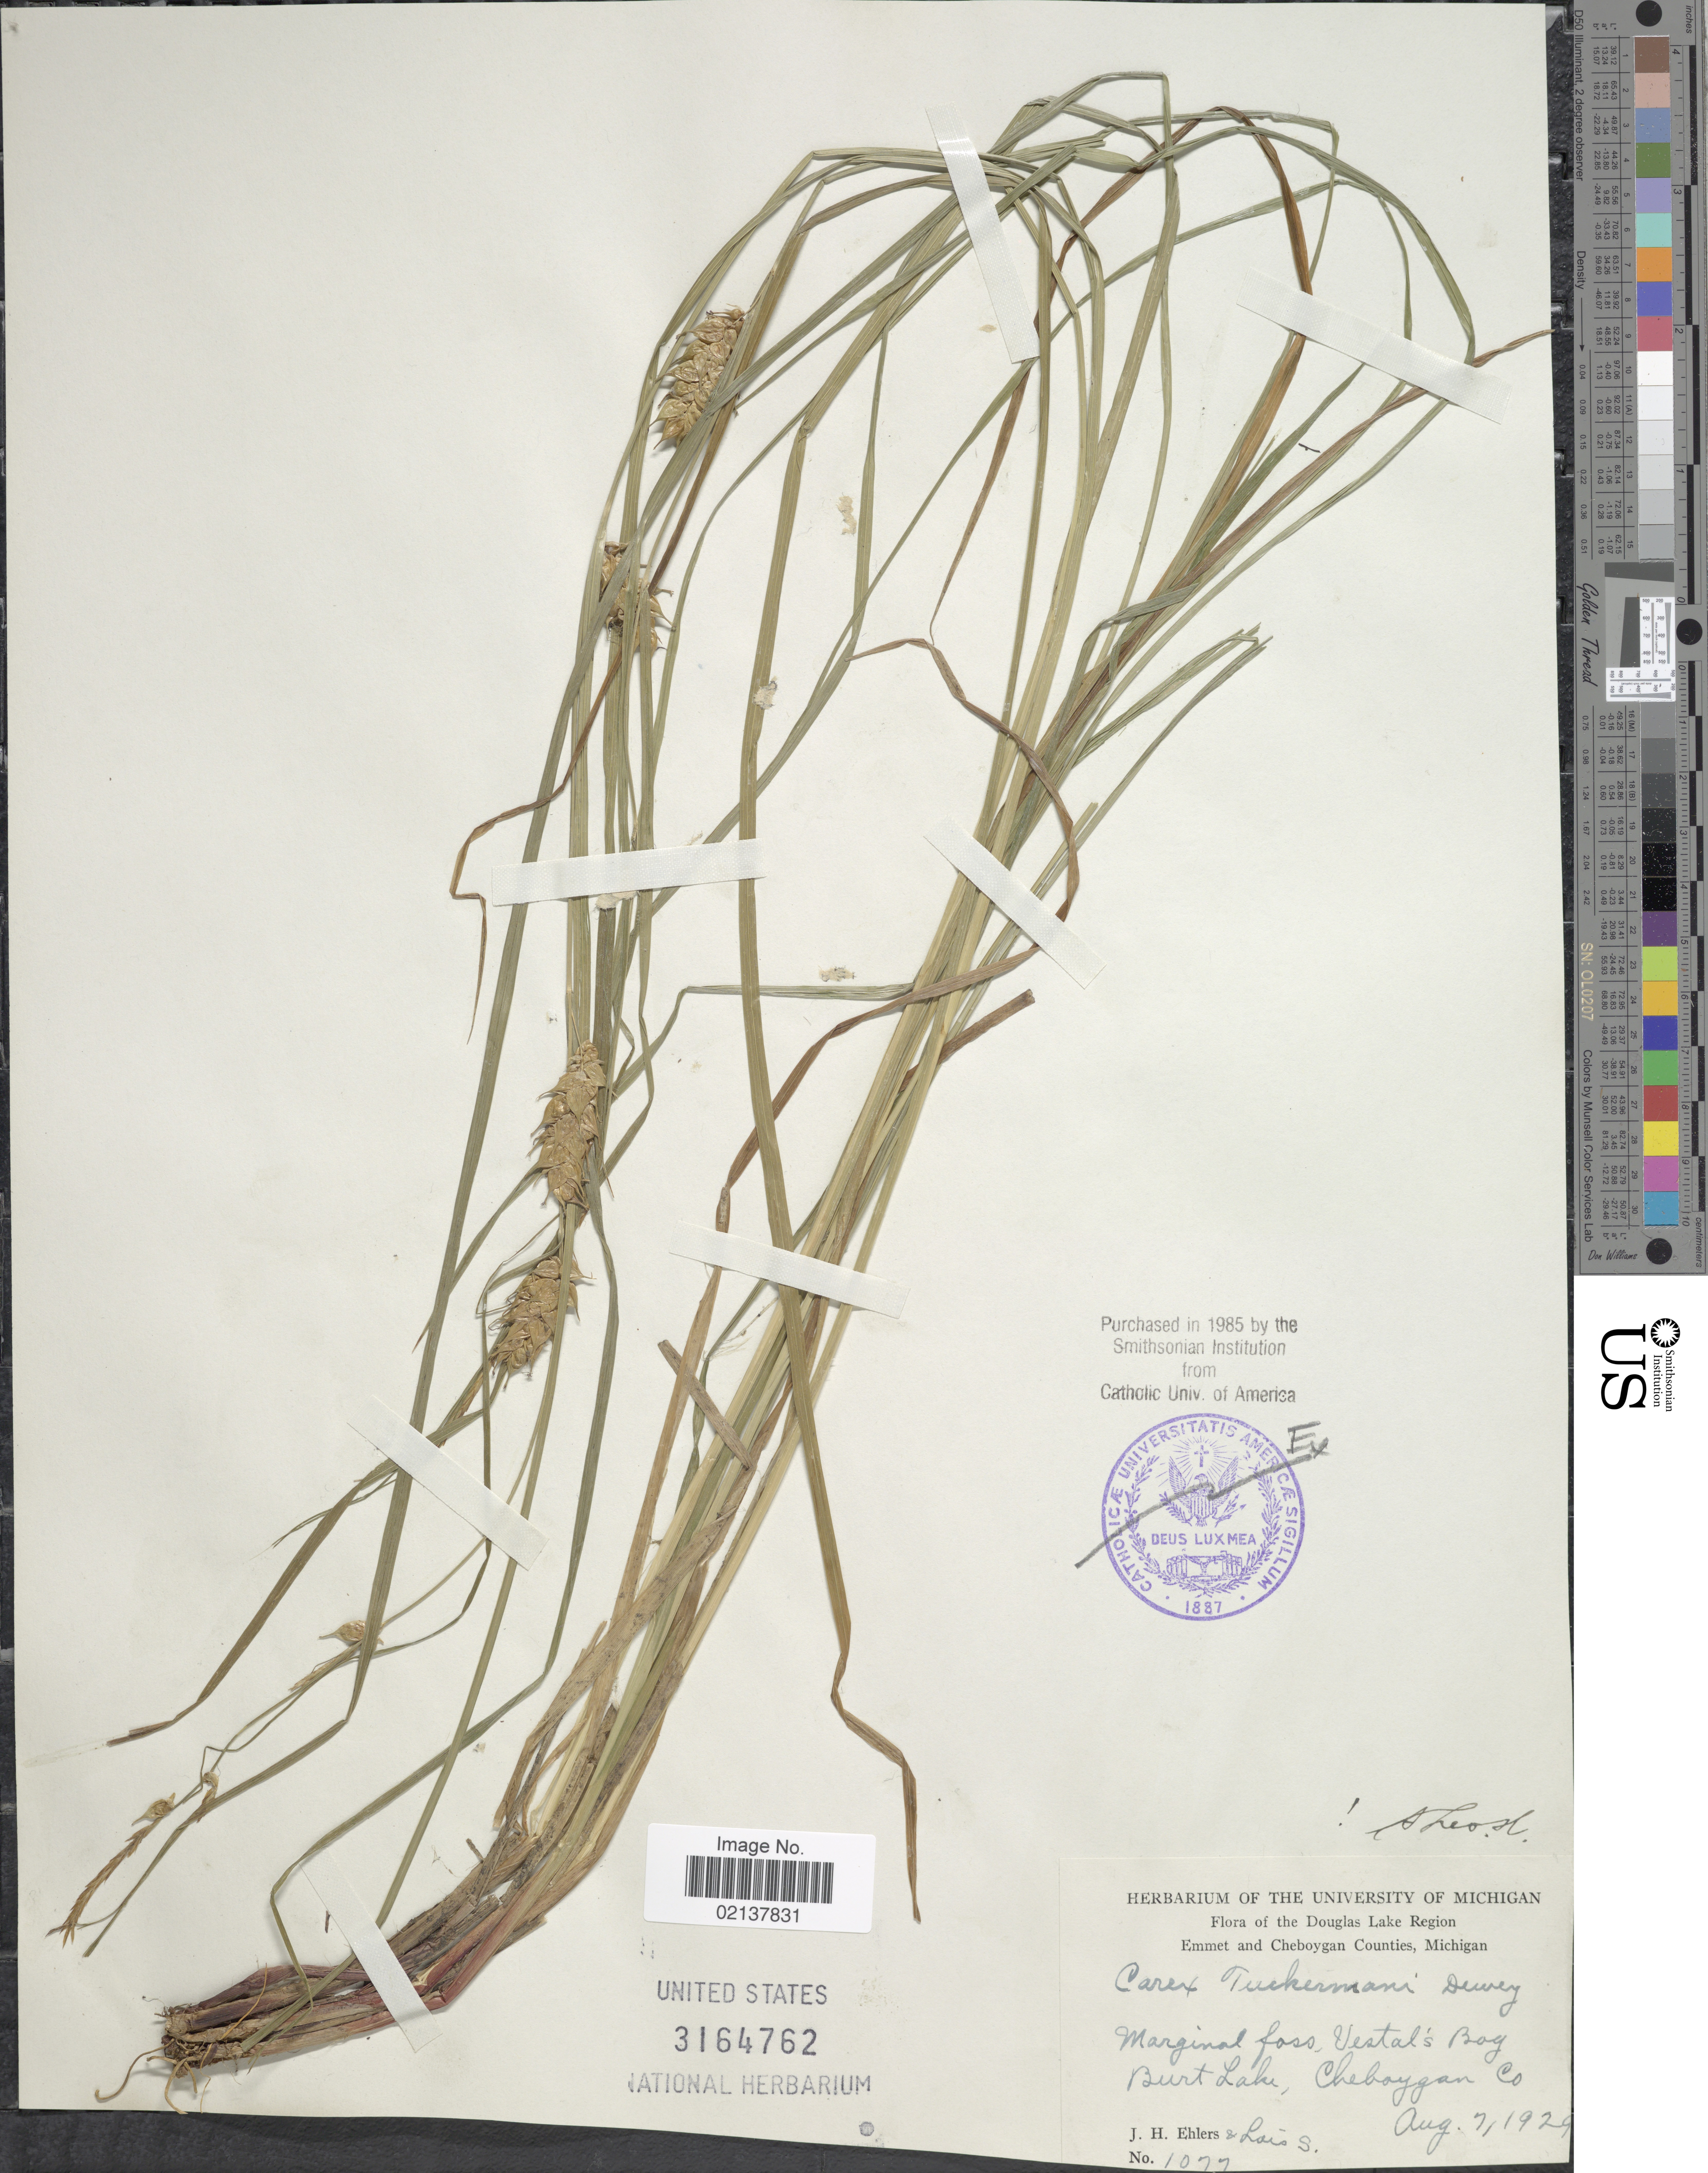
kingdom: Plantae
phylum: Tracheophyta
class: Liliopsida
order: Poales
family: Cyperaceae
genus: Carex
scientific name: Carex tuckermanii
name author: Boott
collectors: J. H. Ehlers & S. Lois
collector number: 1077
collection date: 1929-08-07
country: United States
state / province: Michigan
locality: The Douglas Lake Region Emmet and Cheboygan Counties, Marginal foss, Vestal's Bog, Burt Lake, Cheboygan Co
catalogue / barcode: US 3164762